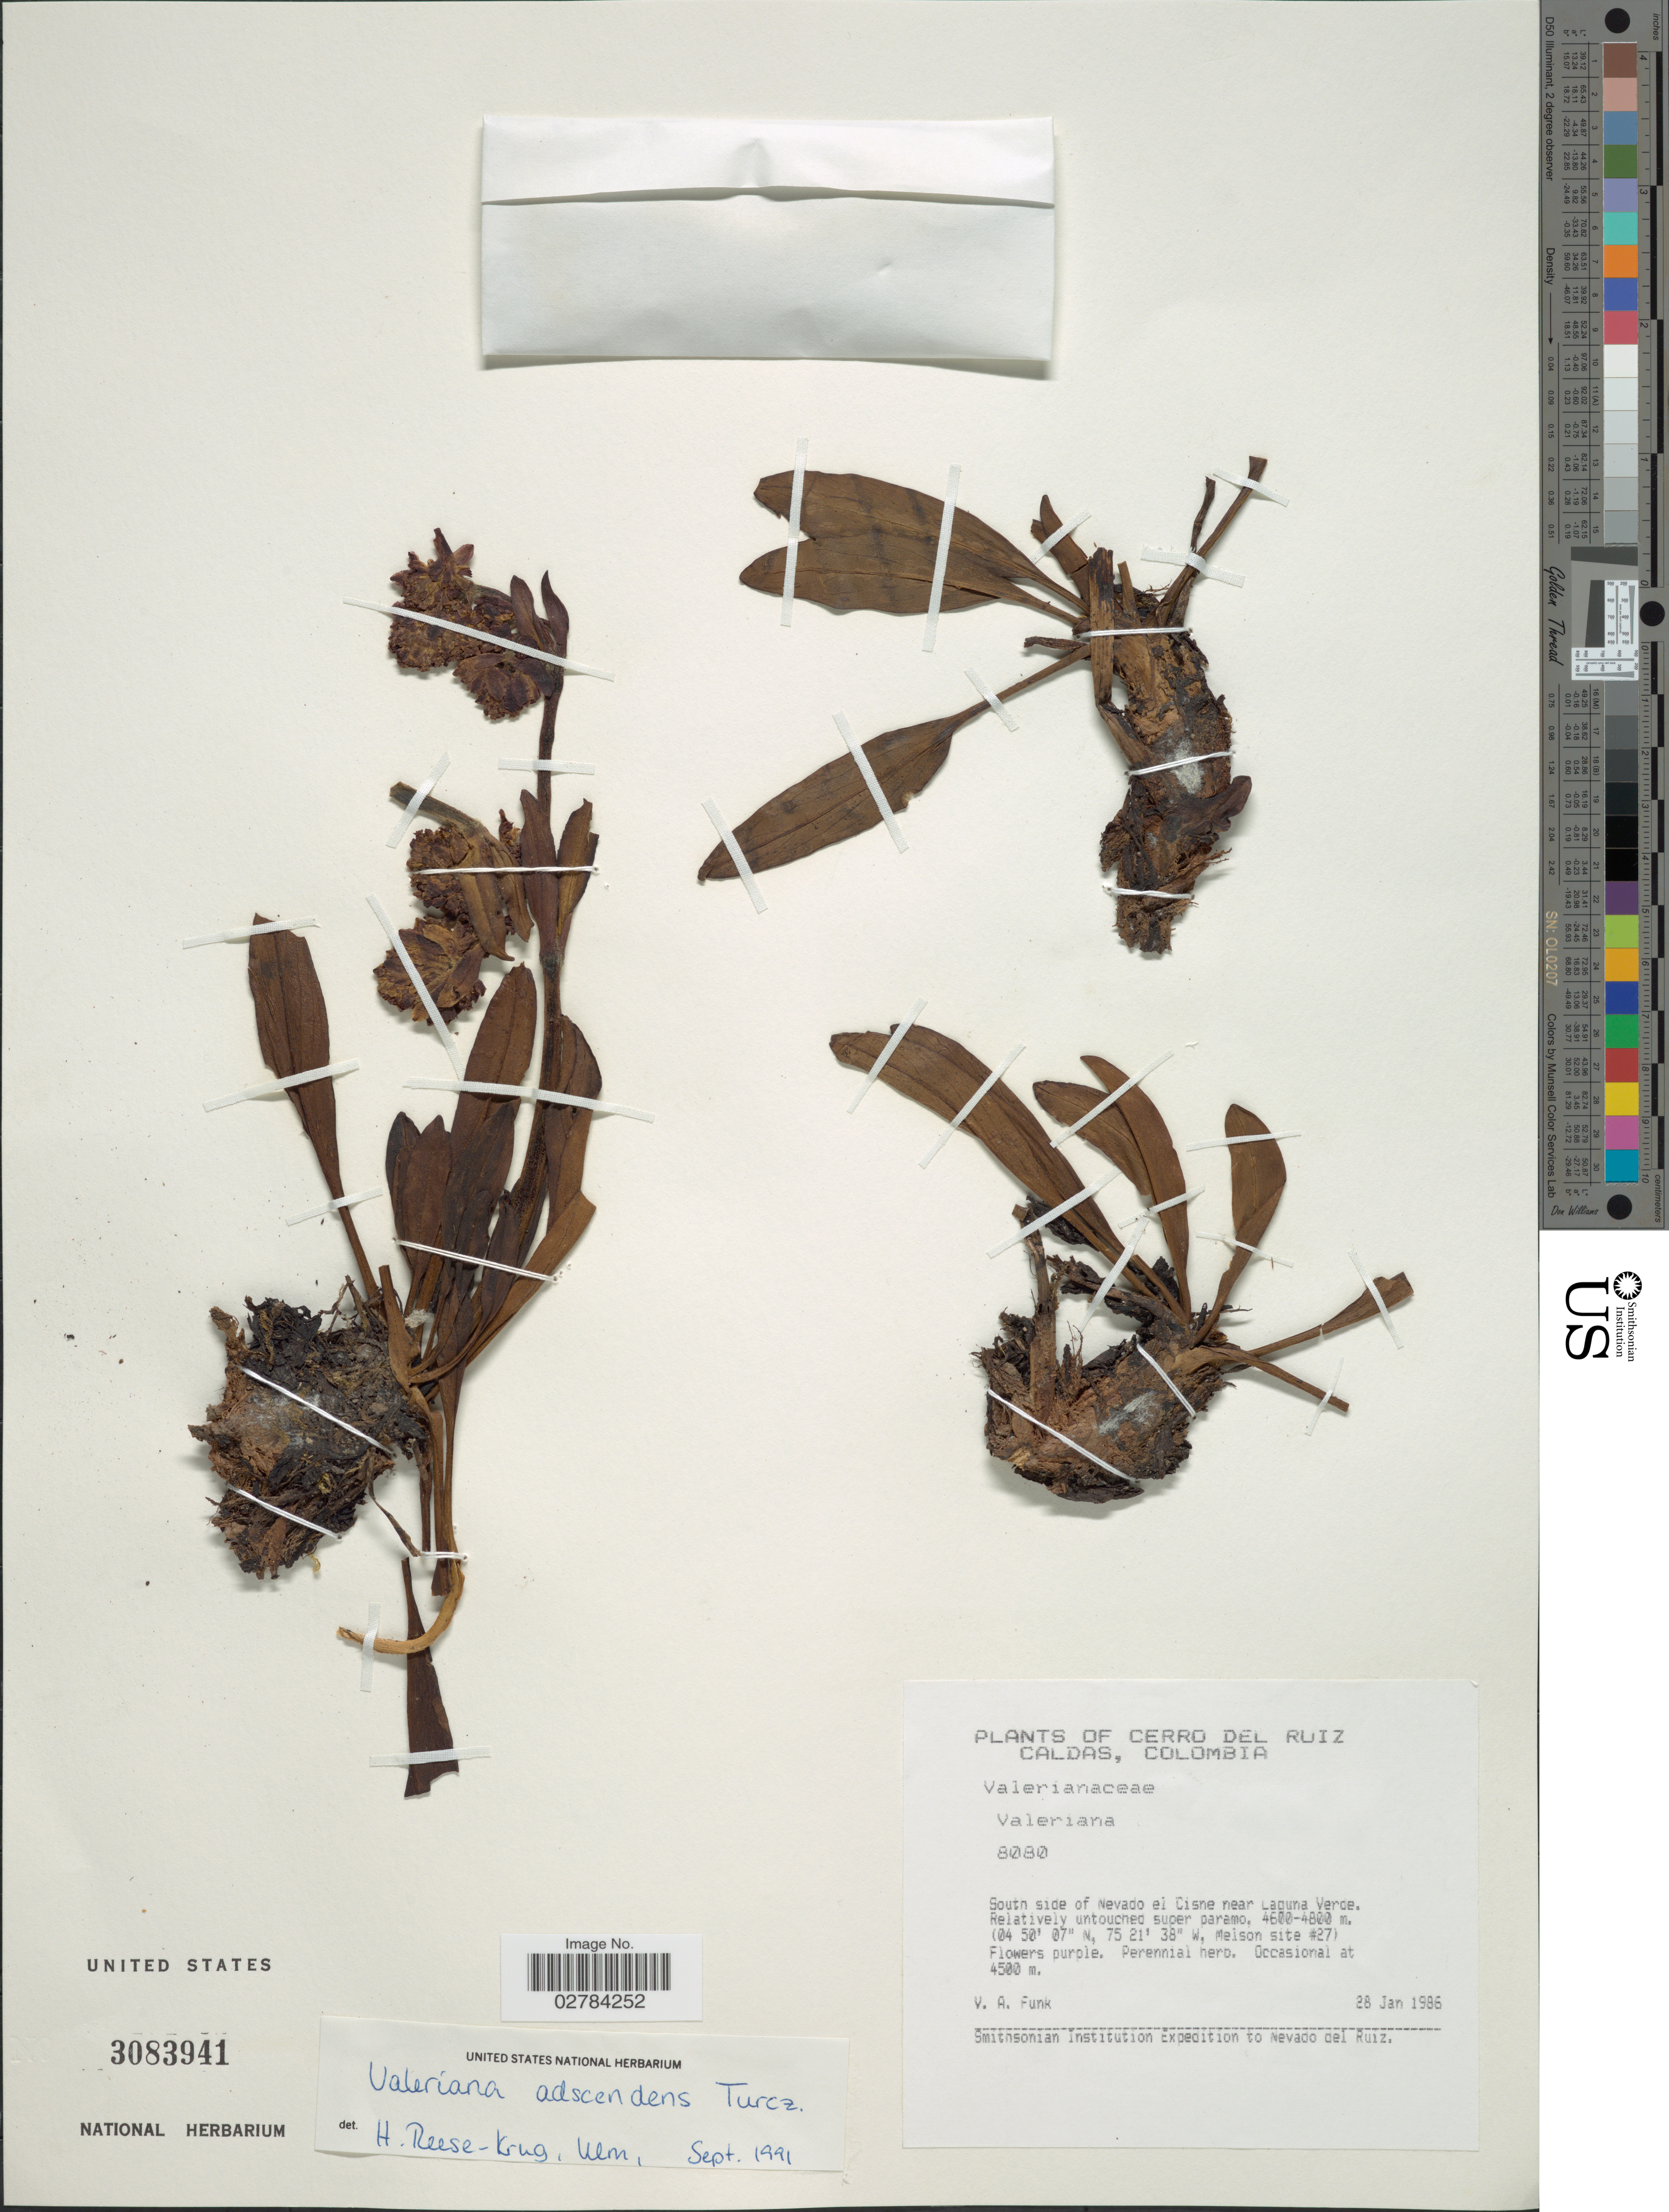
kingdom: Plantae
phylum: Tracheophyta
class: Magnoliopsida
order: Dipsacales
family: Caprifoliaceae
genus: Valeriana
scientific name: Valeriana adscendens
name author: Turcz.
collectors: V. Funk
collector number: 8080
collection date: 1986-01-28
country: Colombia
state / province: Caldas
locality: Cerro Del Ruiz Caldas. South side of Nevado el Cisne near Laguna Verde. Melson site #27.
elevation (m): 4600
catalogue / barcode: US 3083941